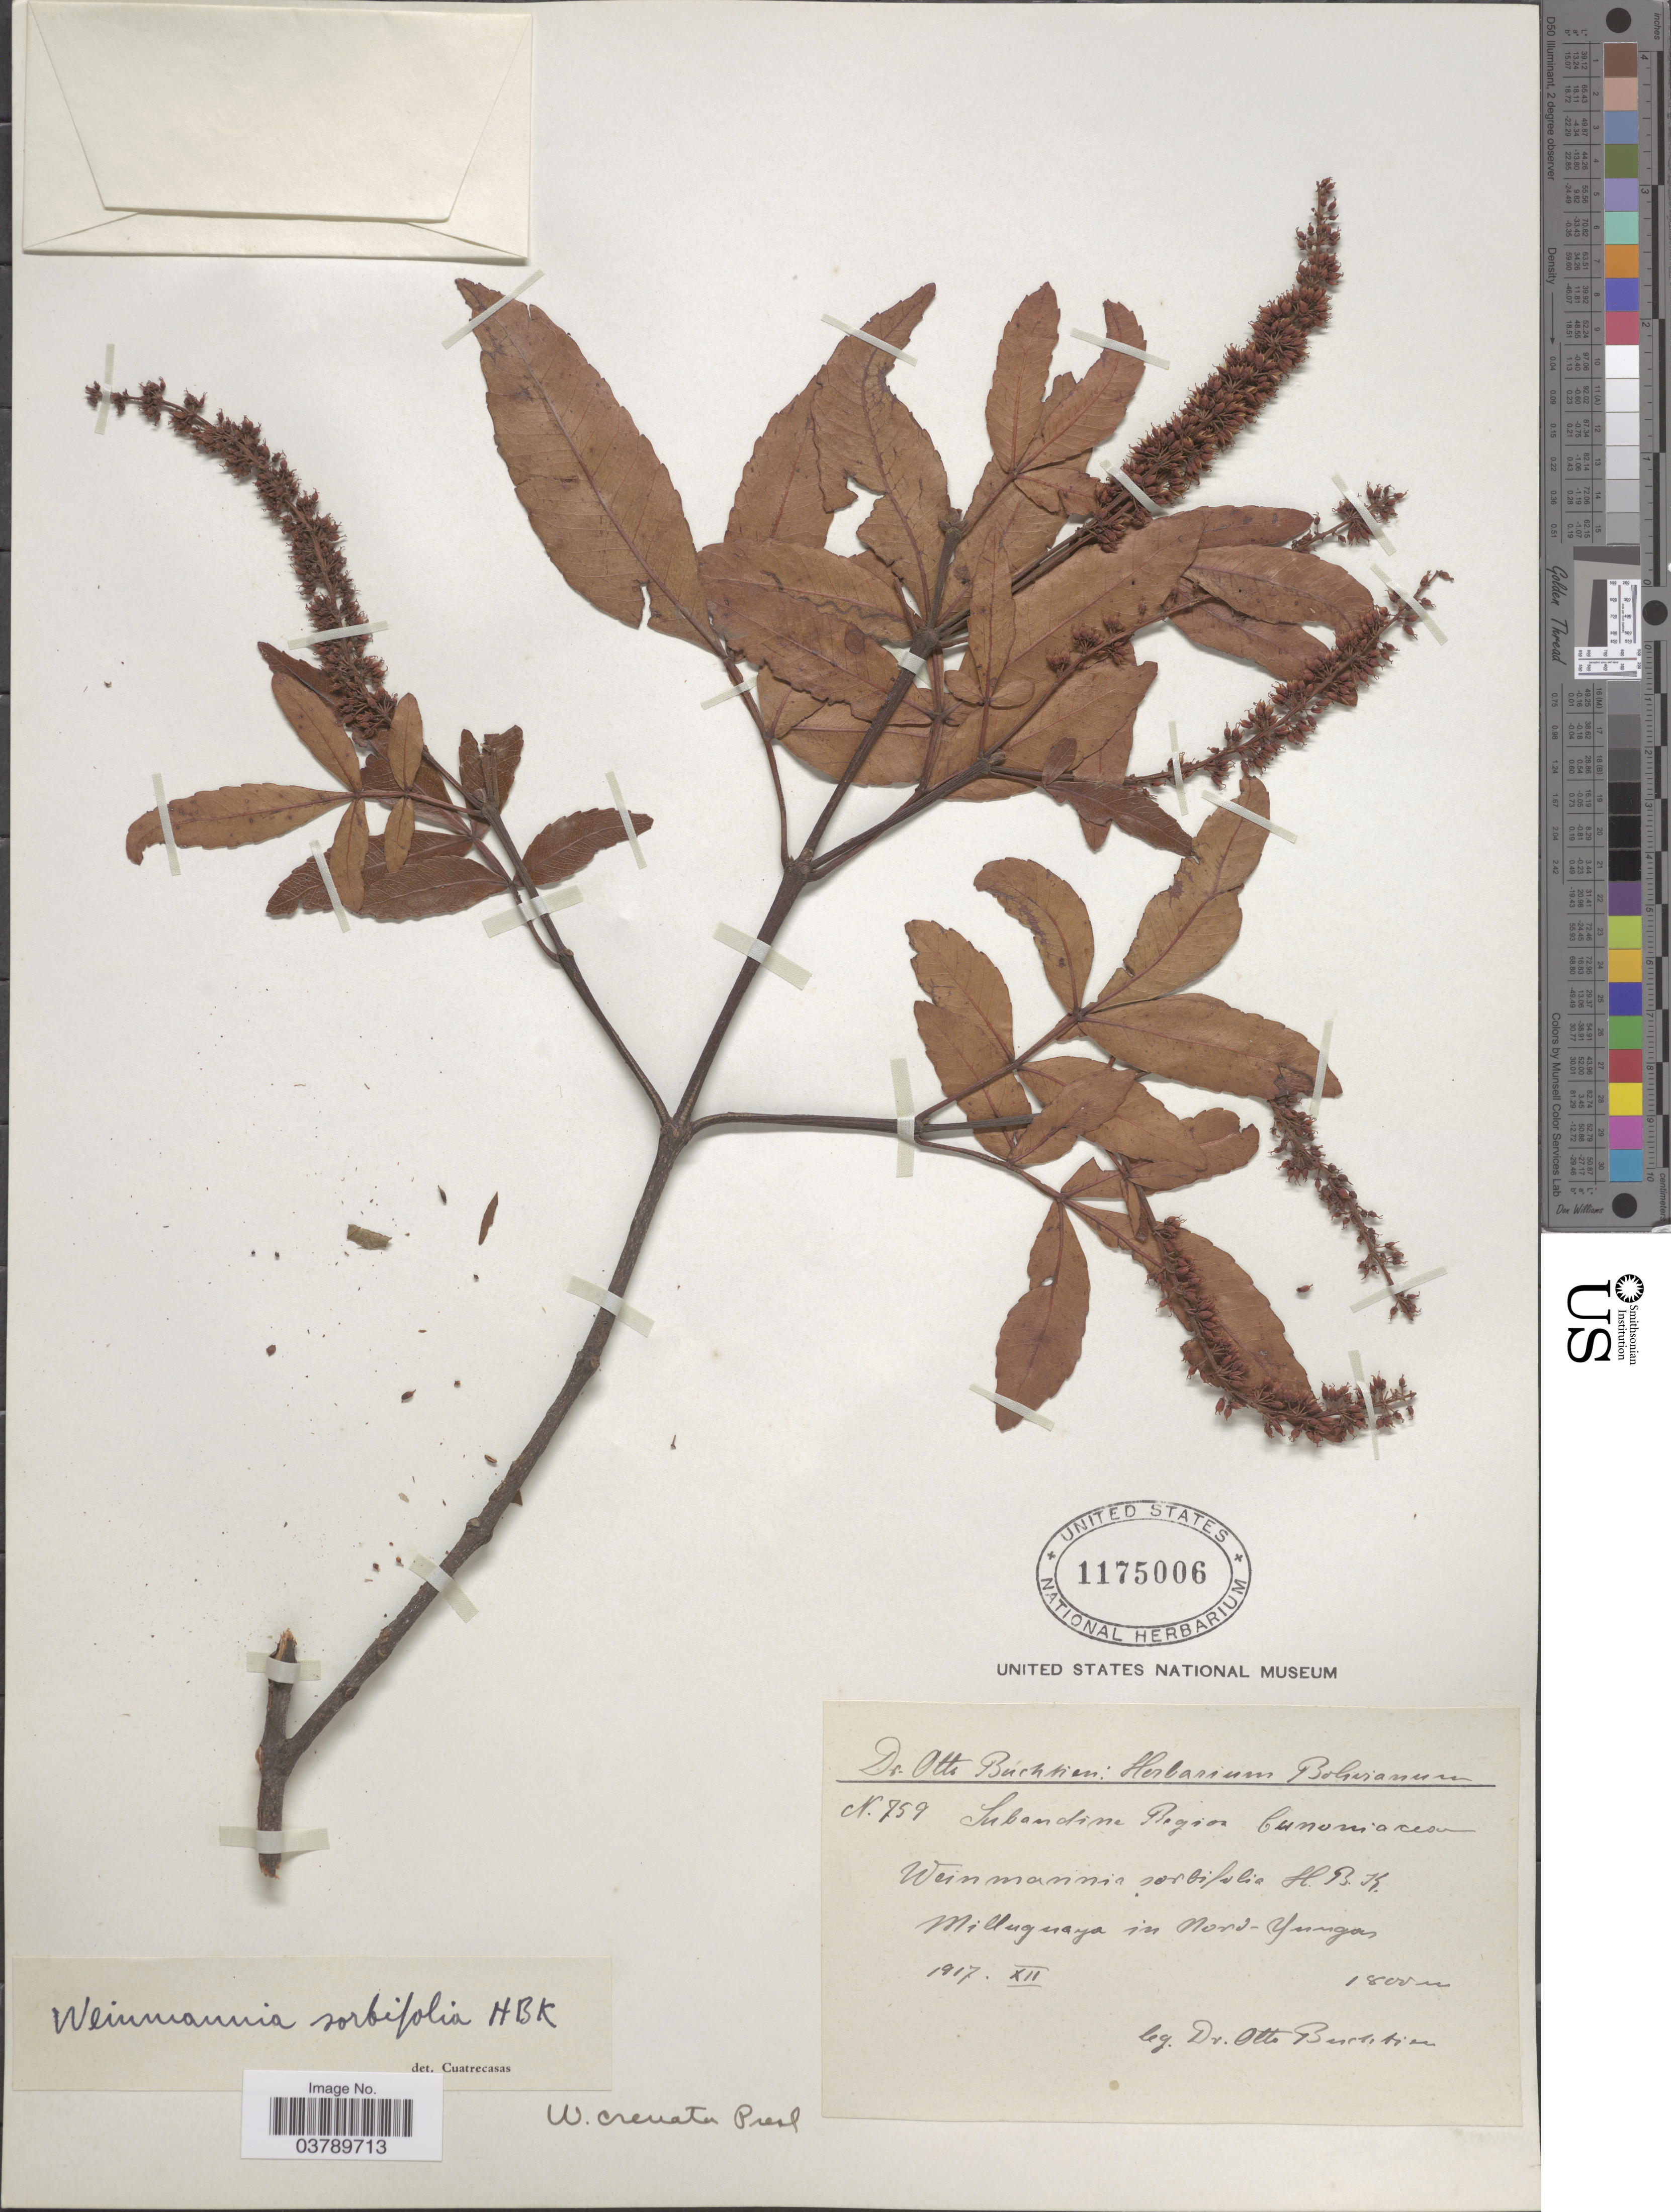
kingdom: Plantae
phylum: Tracheophyta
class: Magnoliopsida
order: Oxalidales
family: Cunoniaceae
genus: Weinmannia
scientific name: Weinmannia sorbifolia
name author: Kunth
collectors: O. Buchtien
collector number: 759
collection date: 1917-12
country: Bolivia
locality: Subandine Region. Milluguaya in Nord-Yungas.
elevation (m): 1800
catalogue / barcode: US 1175006